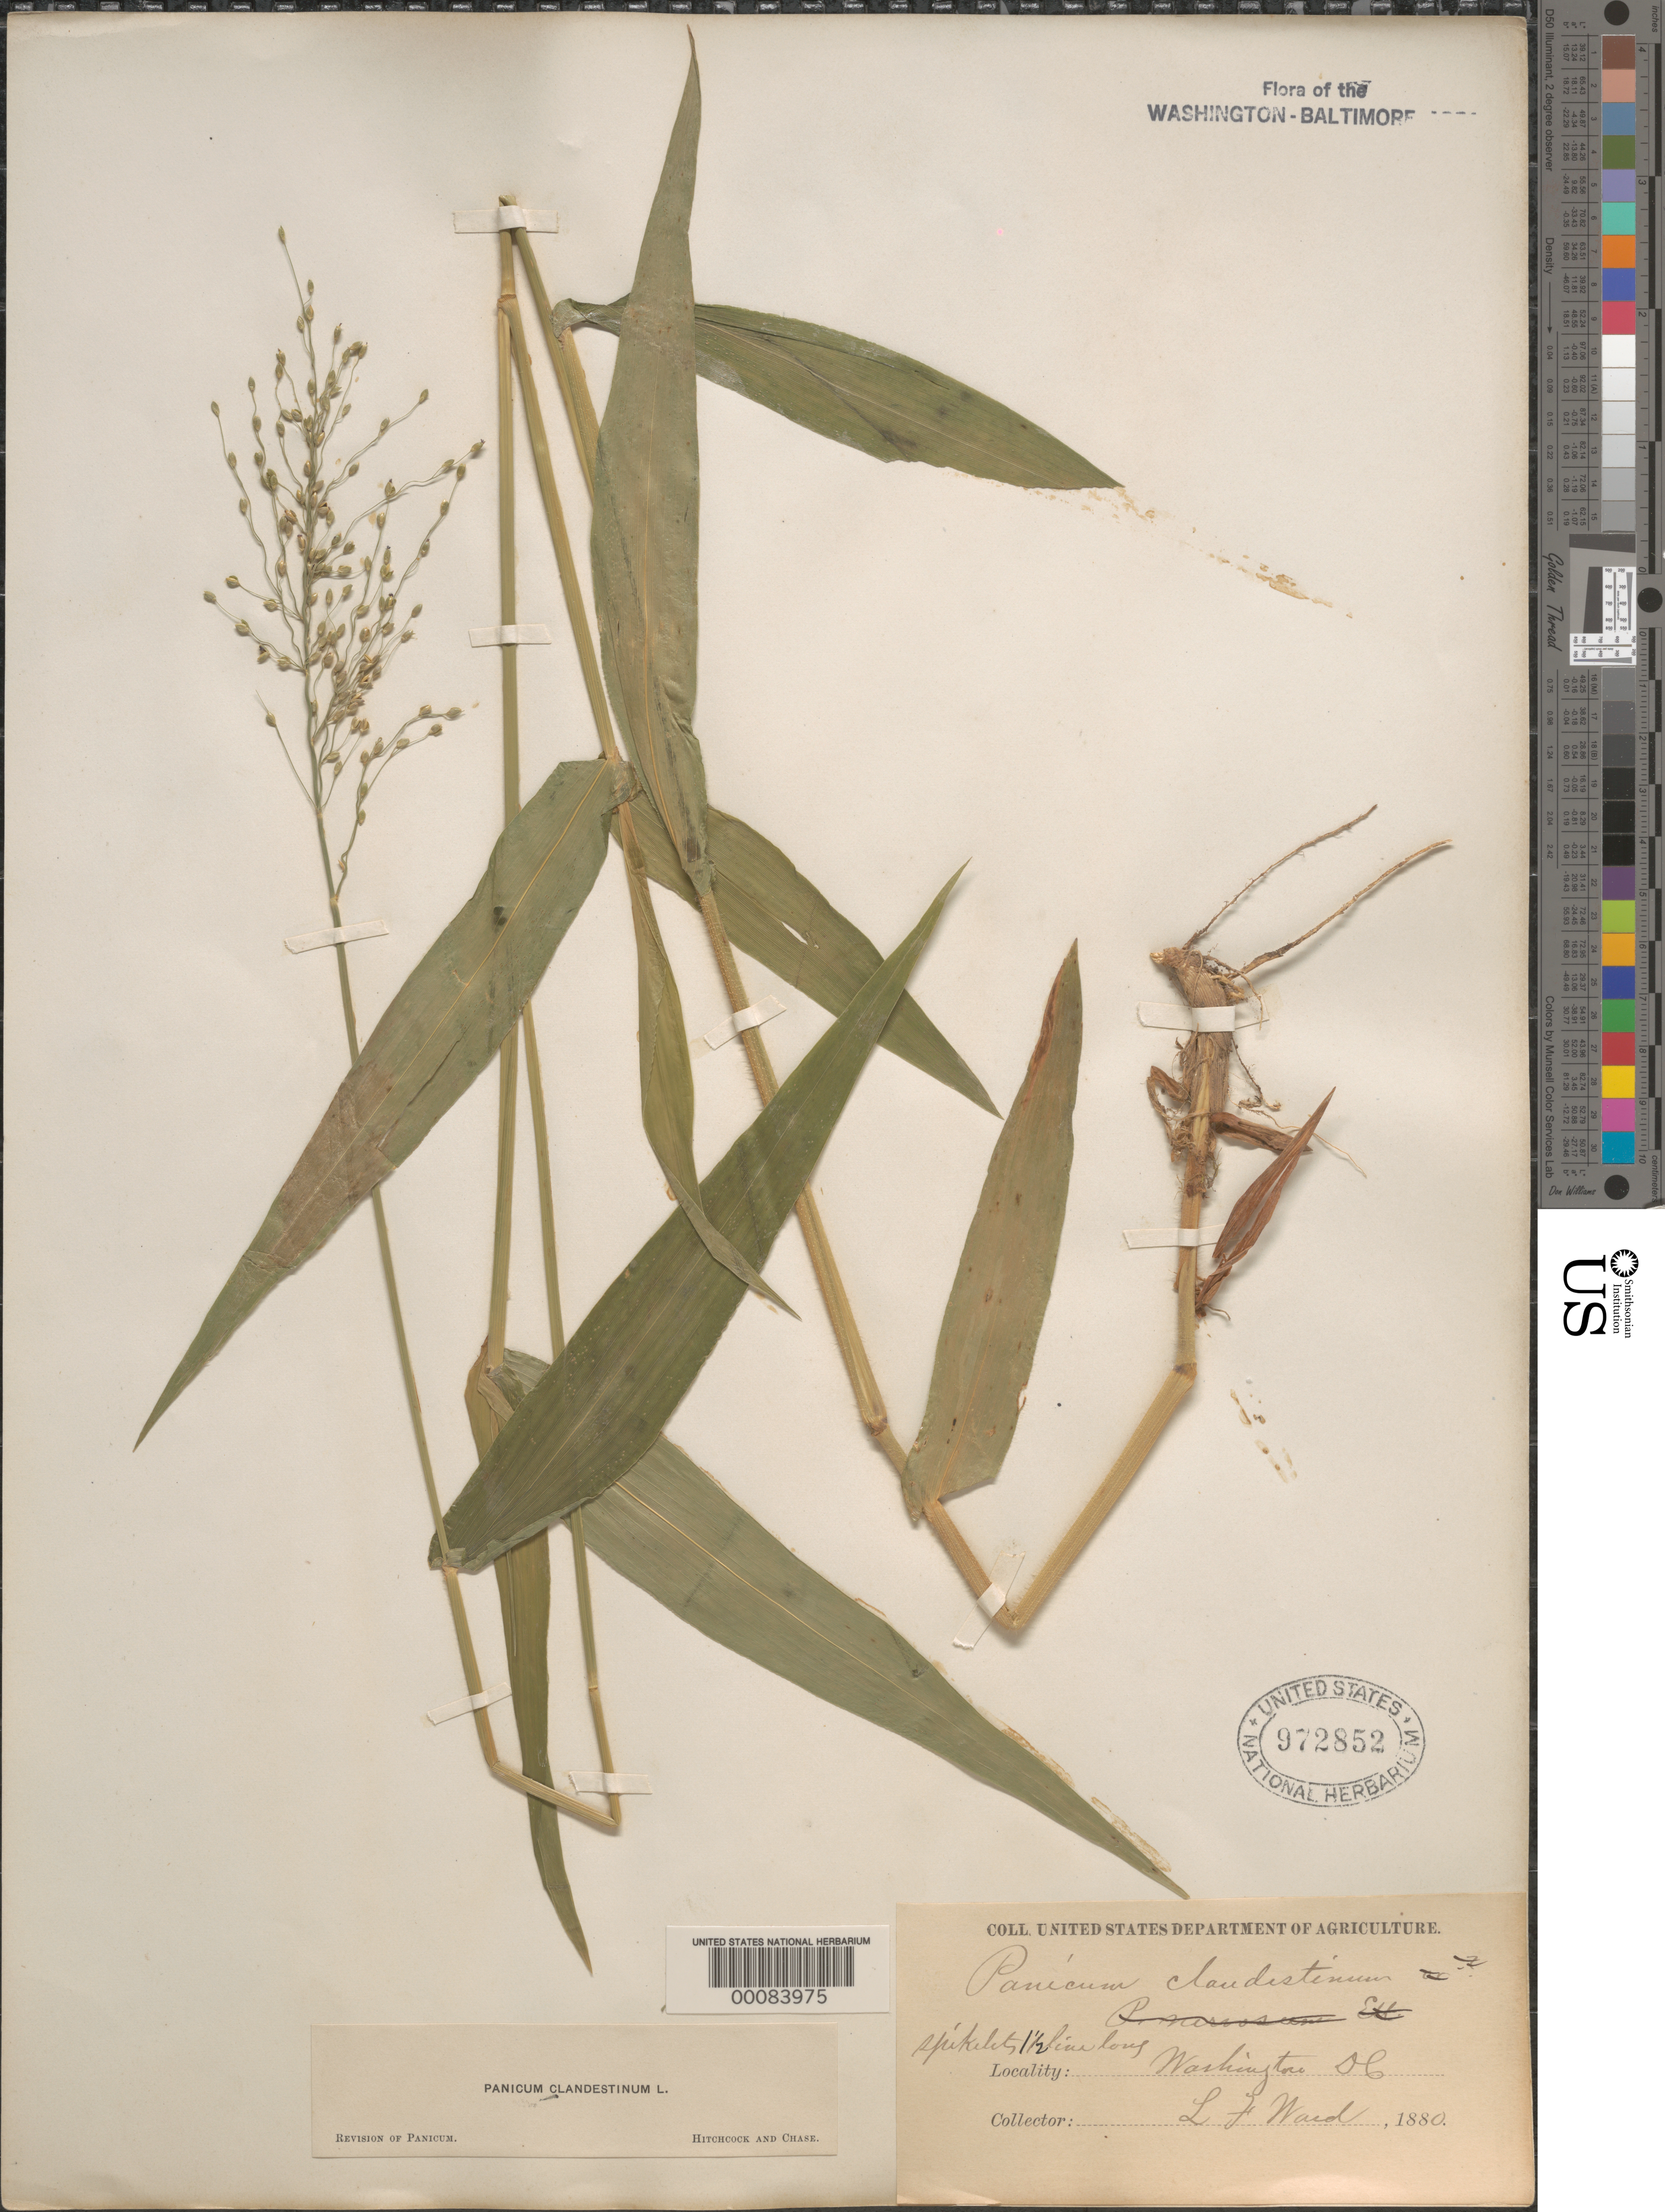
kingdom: Plantae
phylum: Tracheophyta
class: Liliopsida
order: Poales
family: Poaceae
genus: Dichanthelium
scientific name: Dichanthelium clandestinum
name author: (L.) Gould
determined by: Hitchcock, A. S.; Chase, [M.] A.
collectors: L. F. Ward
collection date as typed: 1880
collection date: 1880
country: United States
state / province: District of Columbia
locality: Washington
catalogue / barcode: US 972852